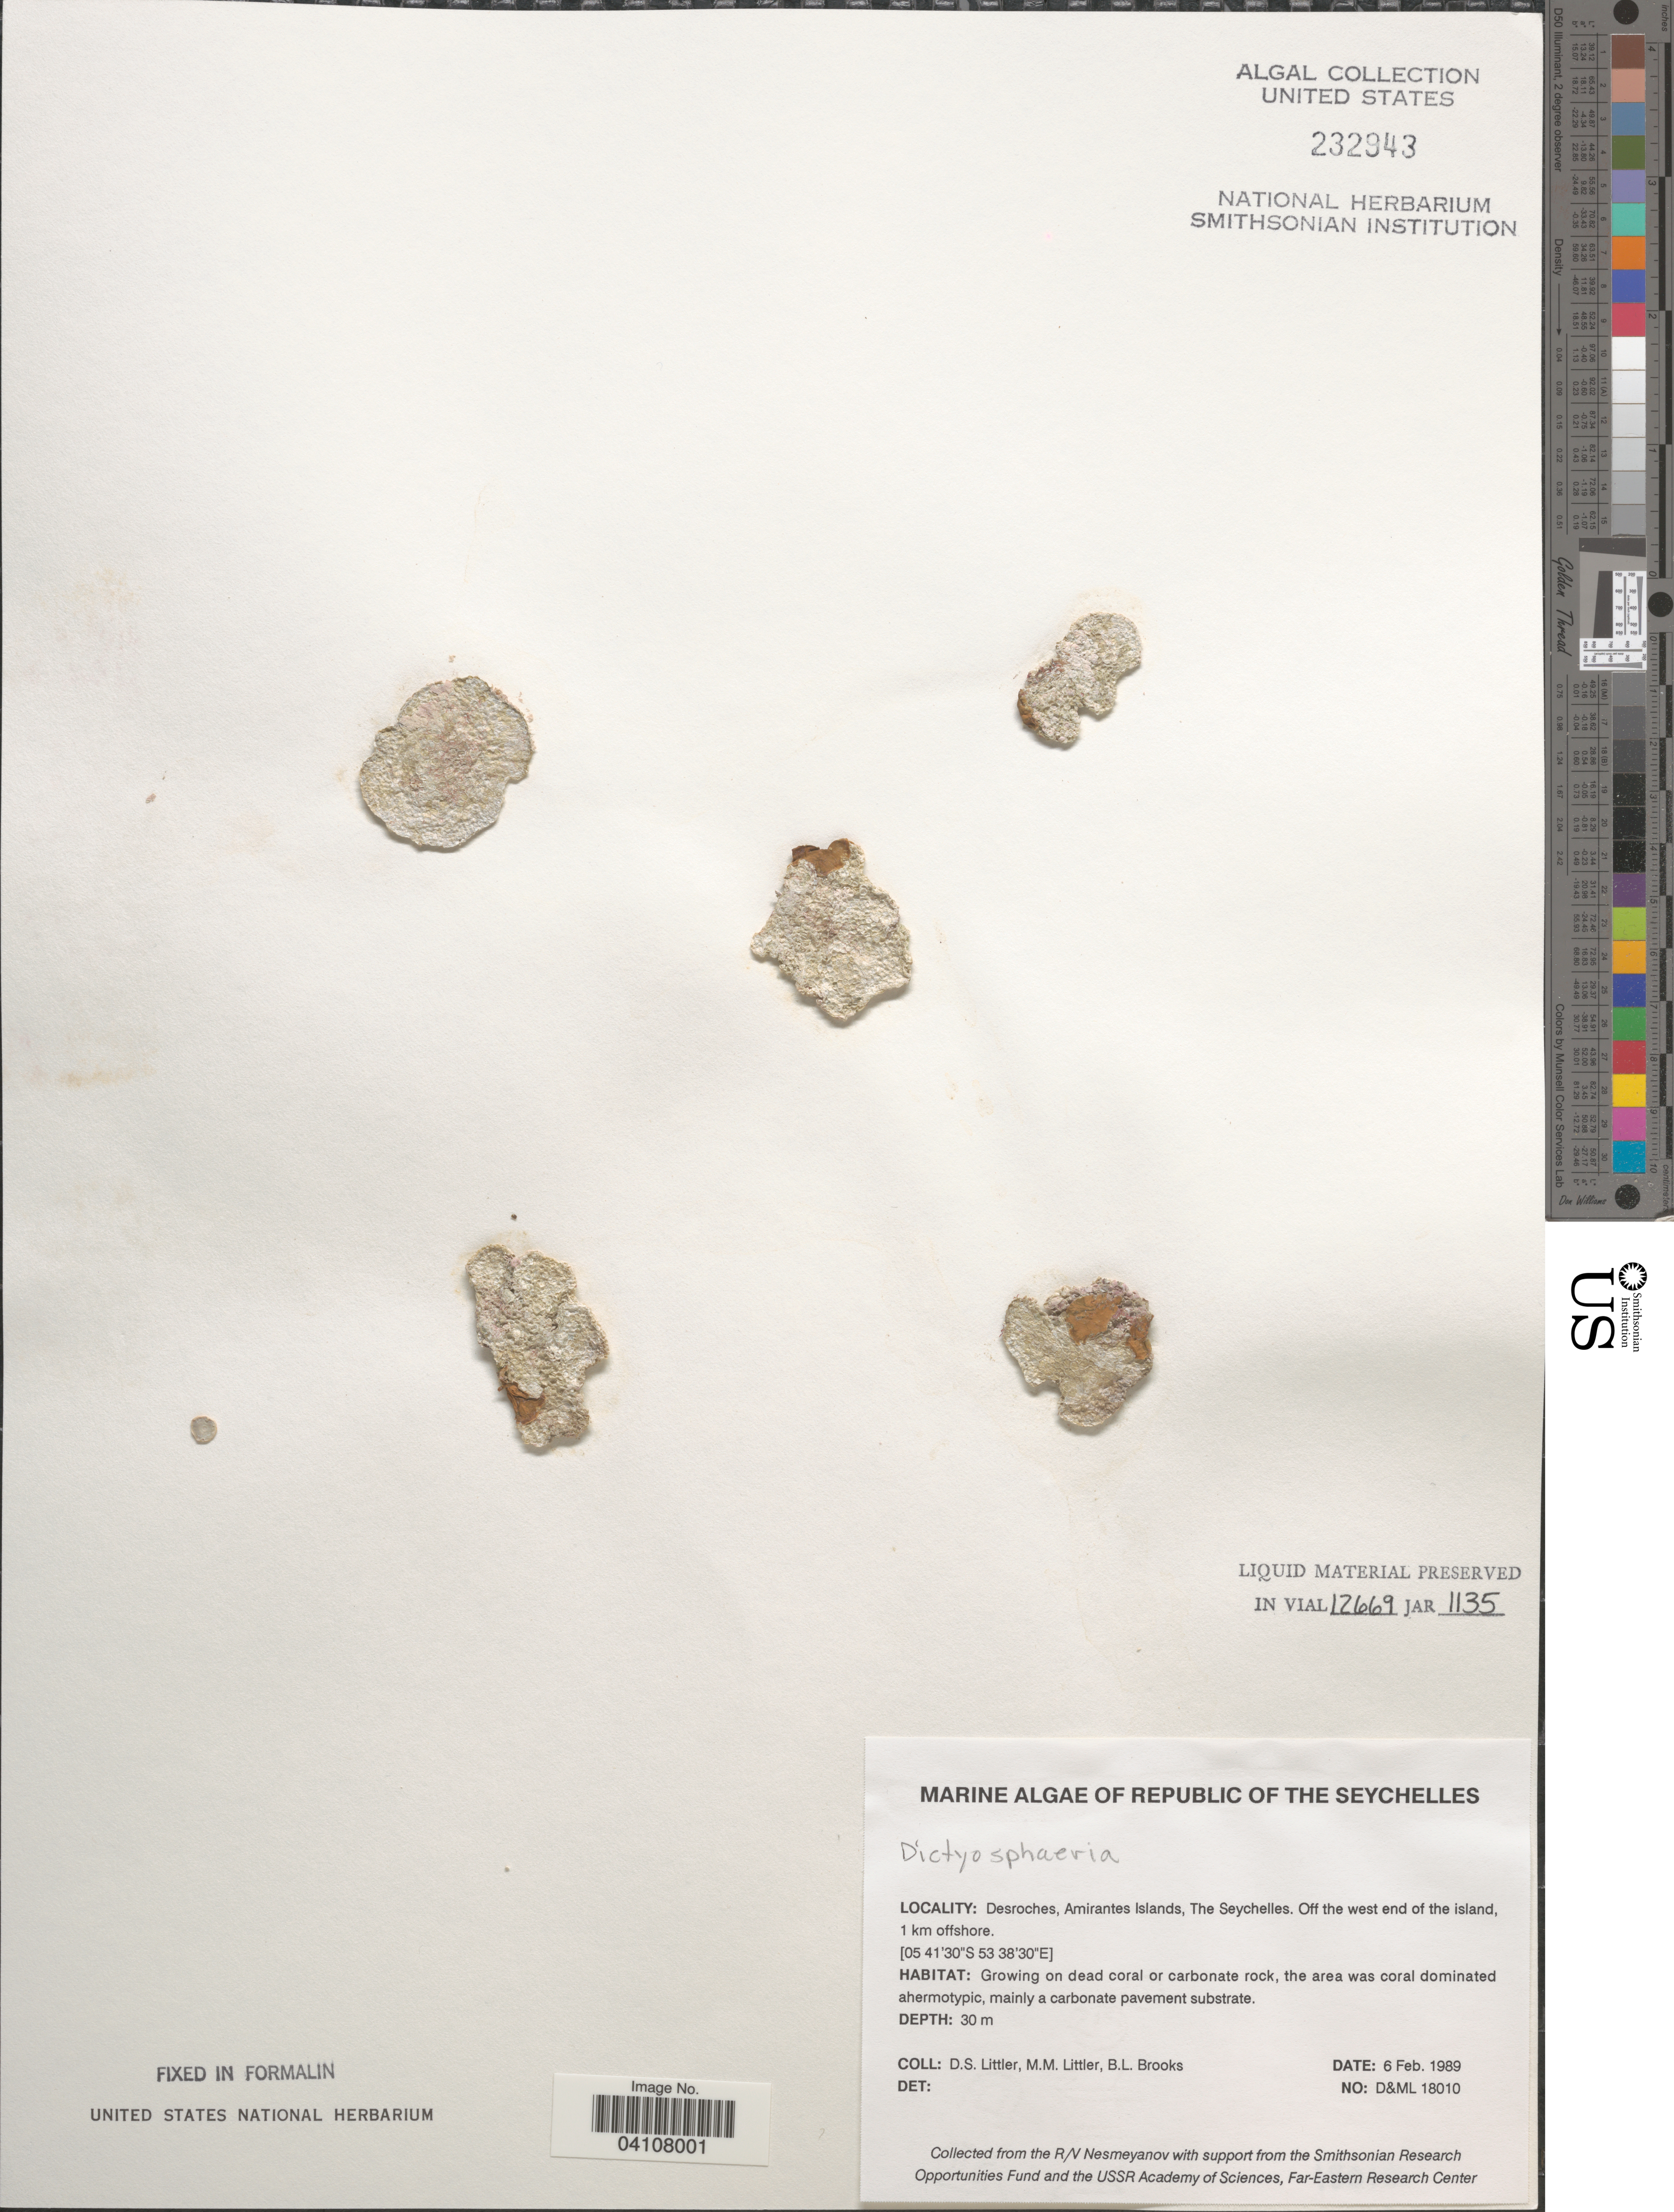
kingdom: Plantae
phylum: Chlorophyta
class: Ulvophyceae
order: Siphonocladales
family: Siphonocladaceae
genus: Dictyosphaeria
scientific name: Dictyosphaeria sp.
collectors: D. S. Littler & B. Brooks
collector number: D&ML18010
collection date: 1989-02-06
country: Seychelles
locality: Republic of the Seychelles. Desroches, Amirantes Islands. Off the west end of the island, 1 km offshore.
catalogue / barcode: US 232943